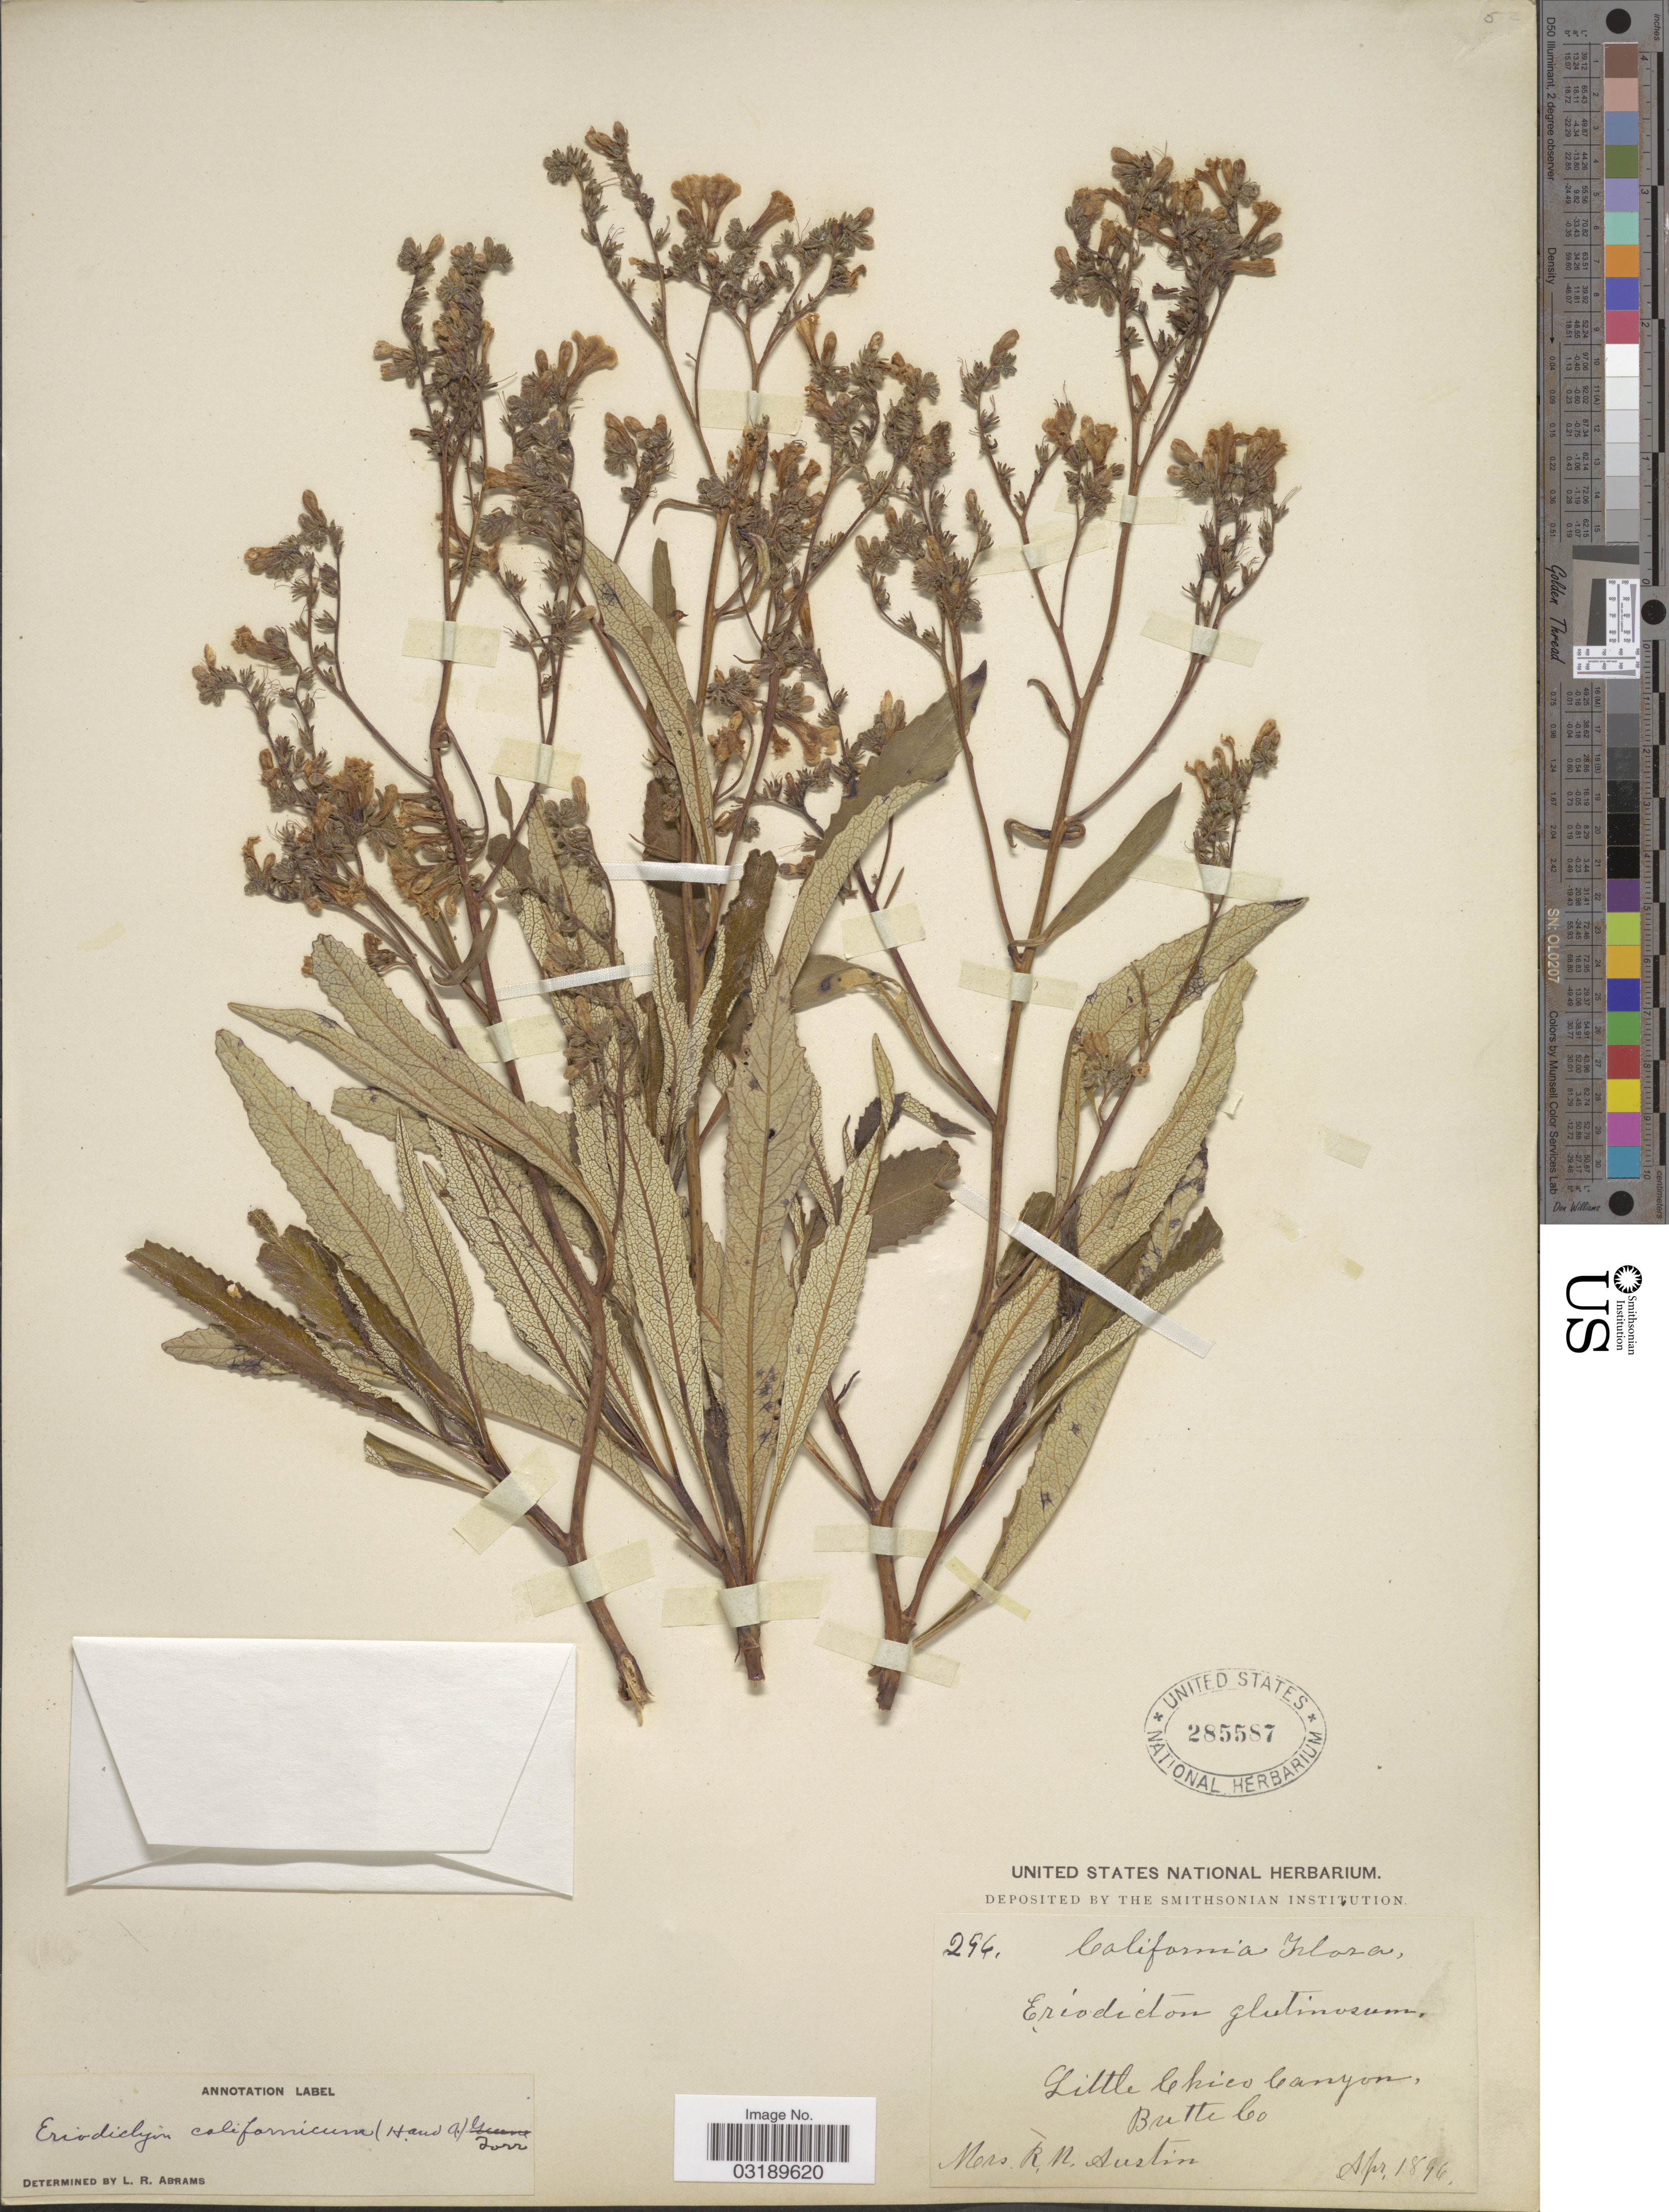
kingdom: Plantae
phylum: Tracheophyta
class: Magnoliopsida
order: Boraginales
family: Namaceae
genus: Eriodictyon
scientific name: Eriodictyon californicum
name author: (Hook. & Arn.) Torr.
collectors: R. Austin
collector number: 296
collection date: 1896-04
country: United States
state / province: California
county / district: Butte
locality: Little Chico Canyon, Butte Co.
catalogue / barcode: US 285587